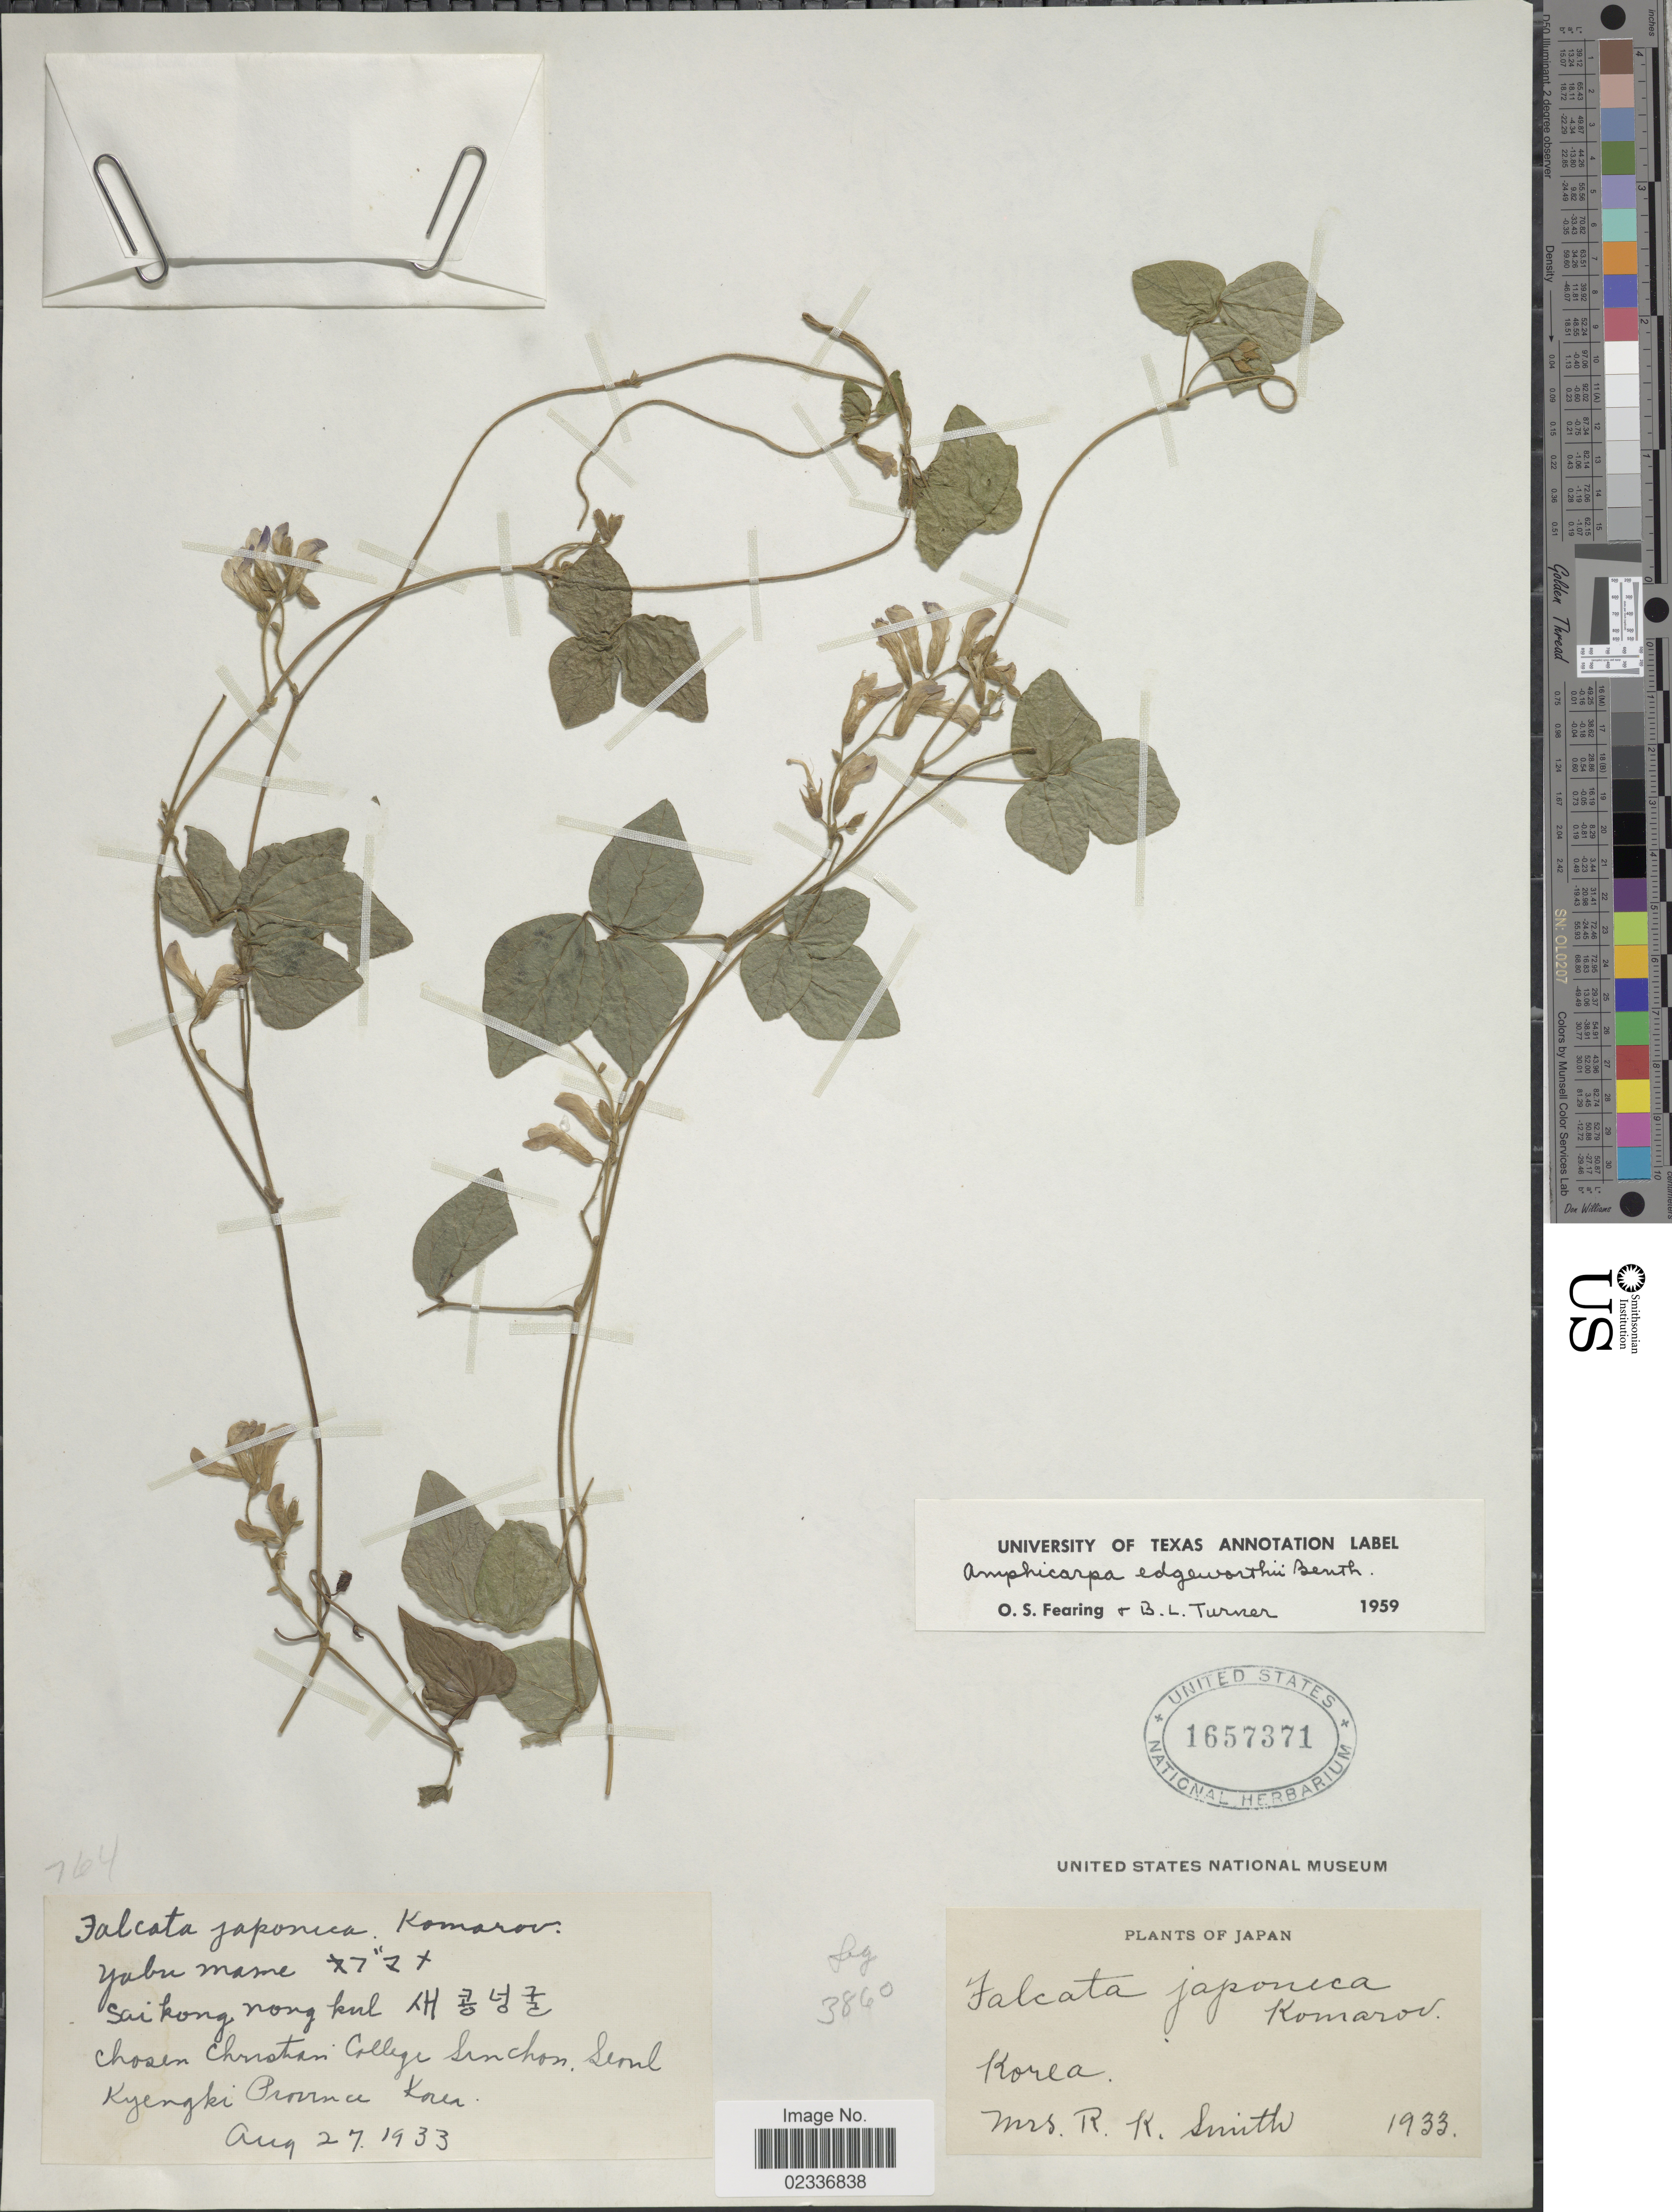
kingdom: Plantae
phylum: Tracheophyta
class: Magnoliopsida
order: Fabales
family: Fabaceae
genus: Amphicarpaea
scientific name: Amphicarpaea edgeworthii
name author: Benth.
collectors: Mrs. R. K. Smith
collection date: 1933-08-27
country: South Korea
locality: Chosen Christian College, Sinchon, Seoul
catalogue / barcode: US 1657371